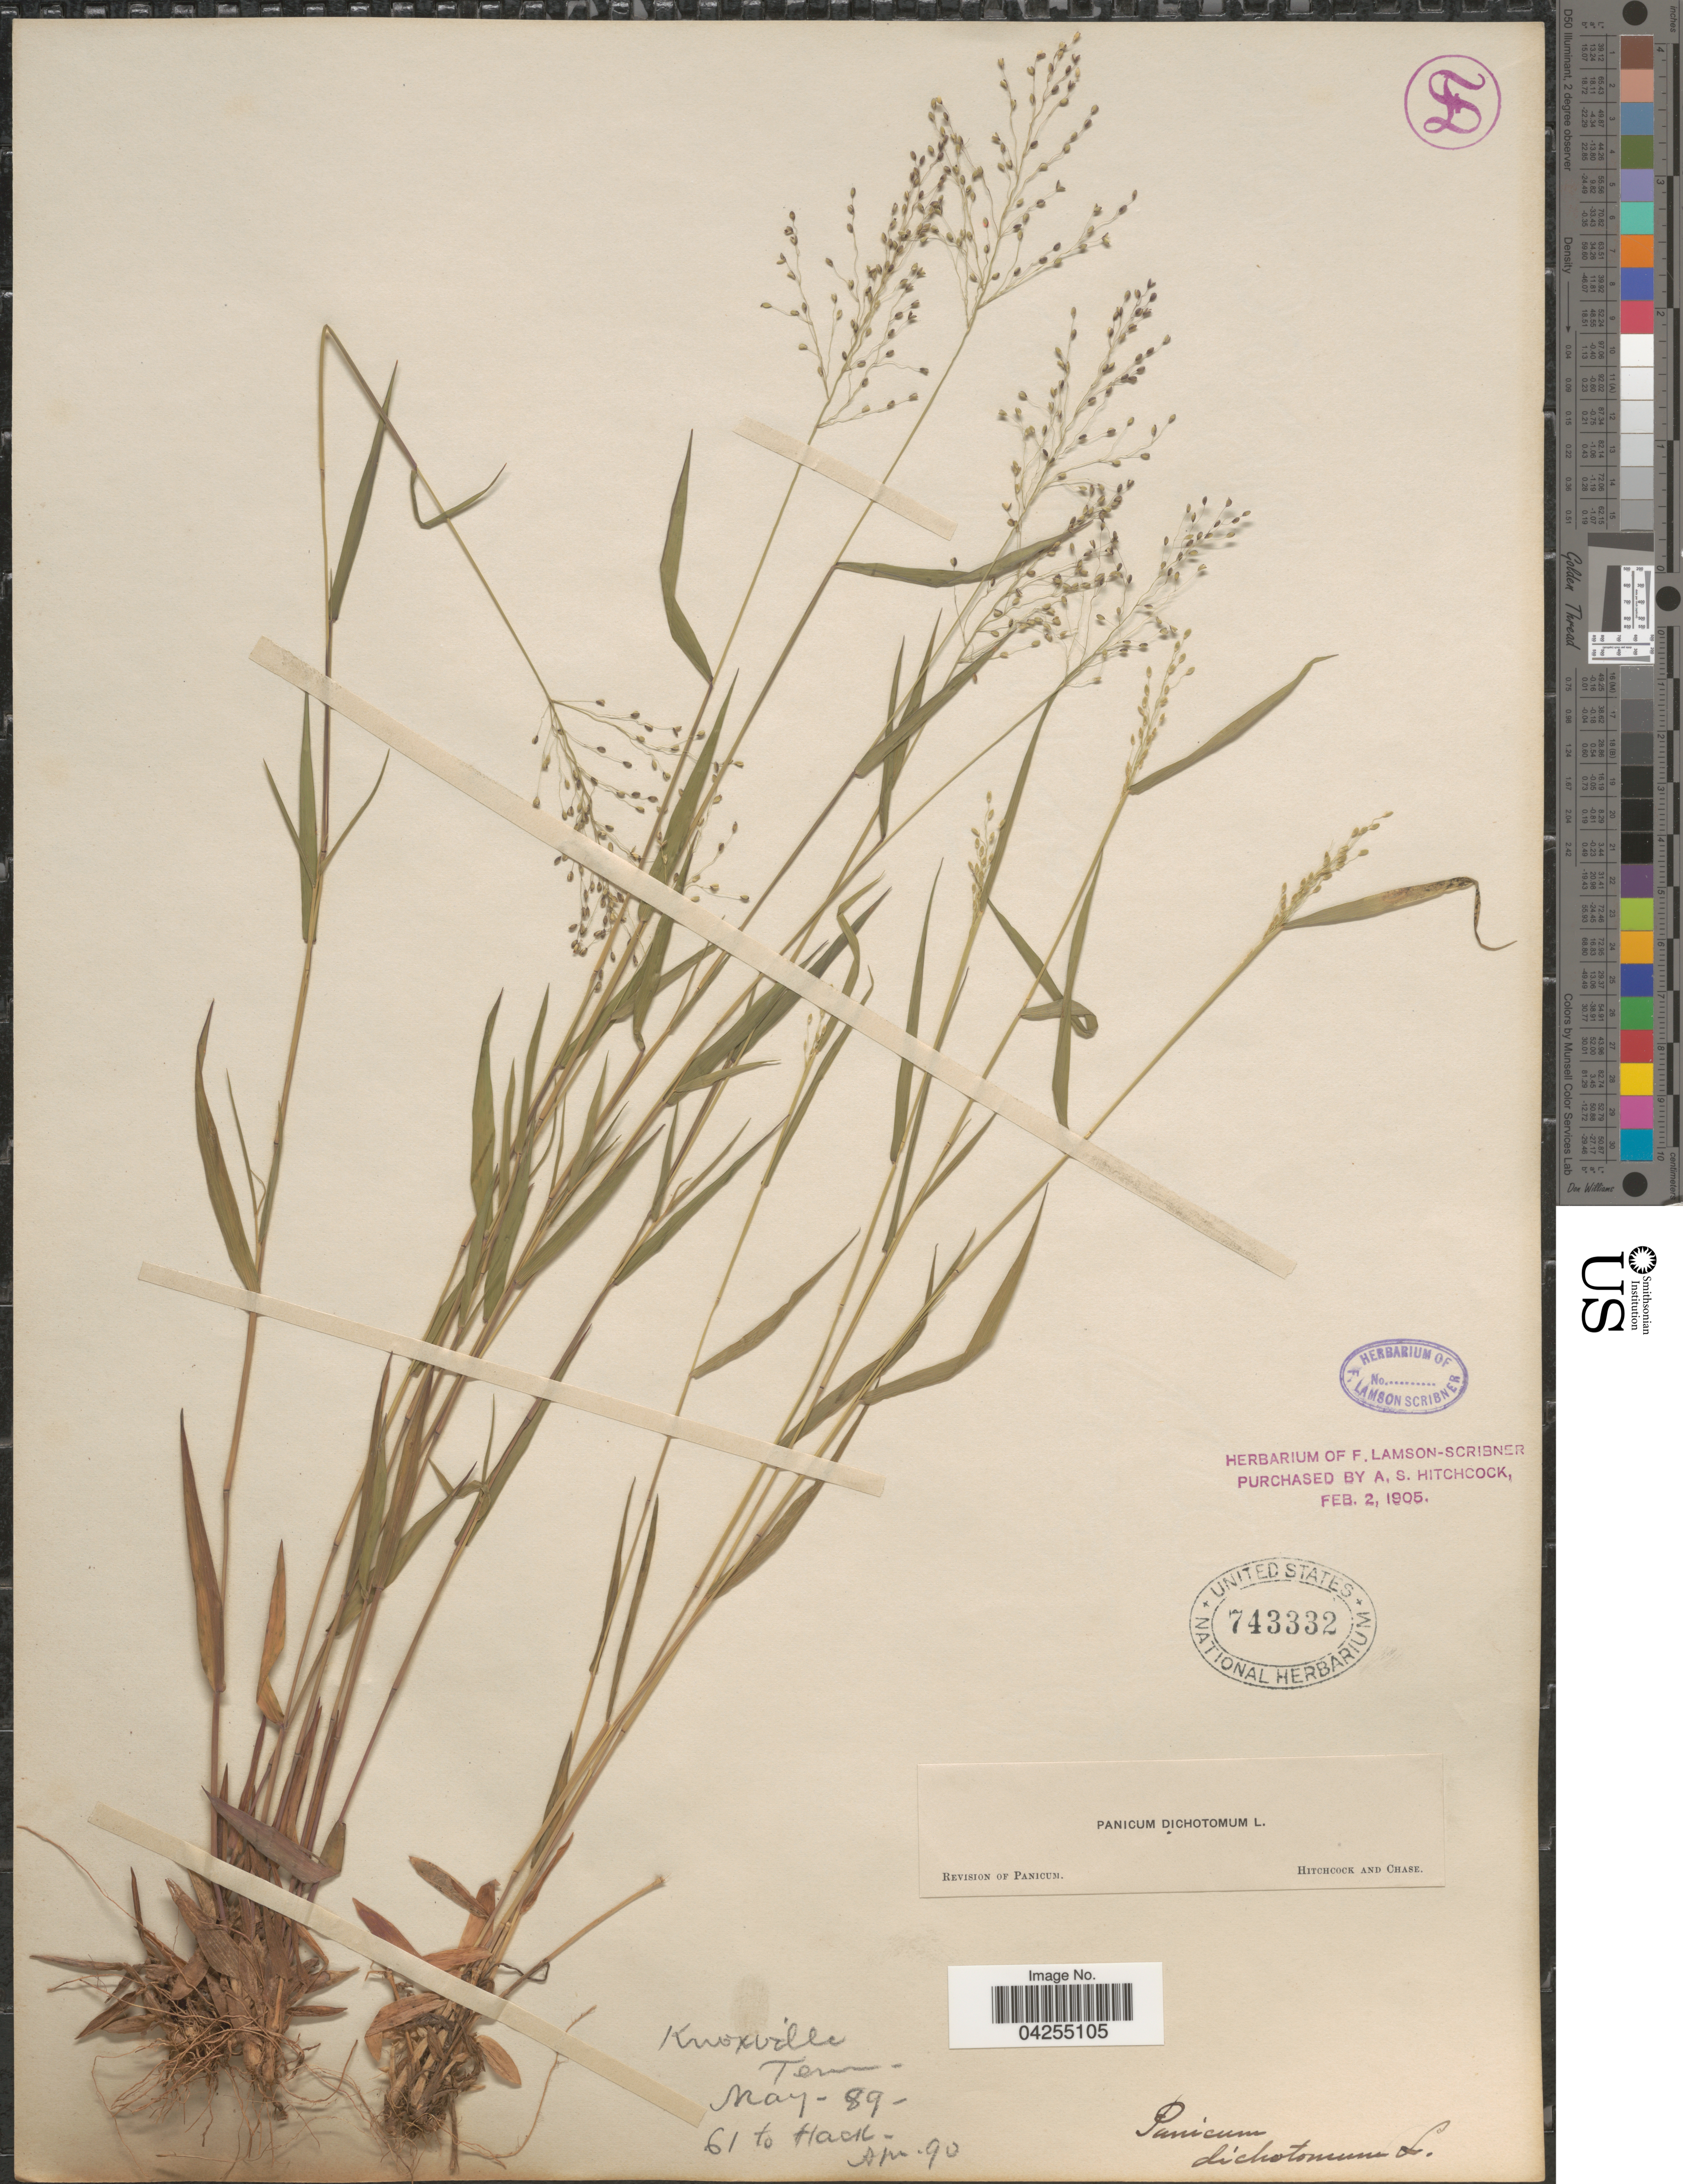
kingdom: Plantae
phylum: Tracheophyta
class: Liliopsida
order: Poales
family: Poaceae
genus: Dichanthelium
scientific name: Dichanthelium dichotomum var. dichotomum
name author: (L.) Gould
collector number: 61?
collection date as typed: Transcribed d/m/y: /5/89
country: United States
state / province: Tennessee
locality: Knoxville.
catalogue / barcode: US 743332